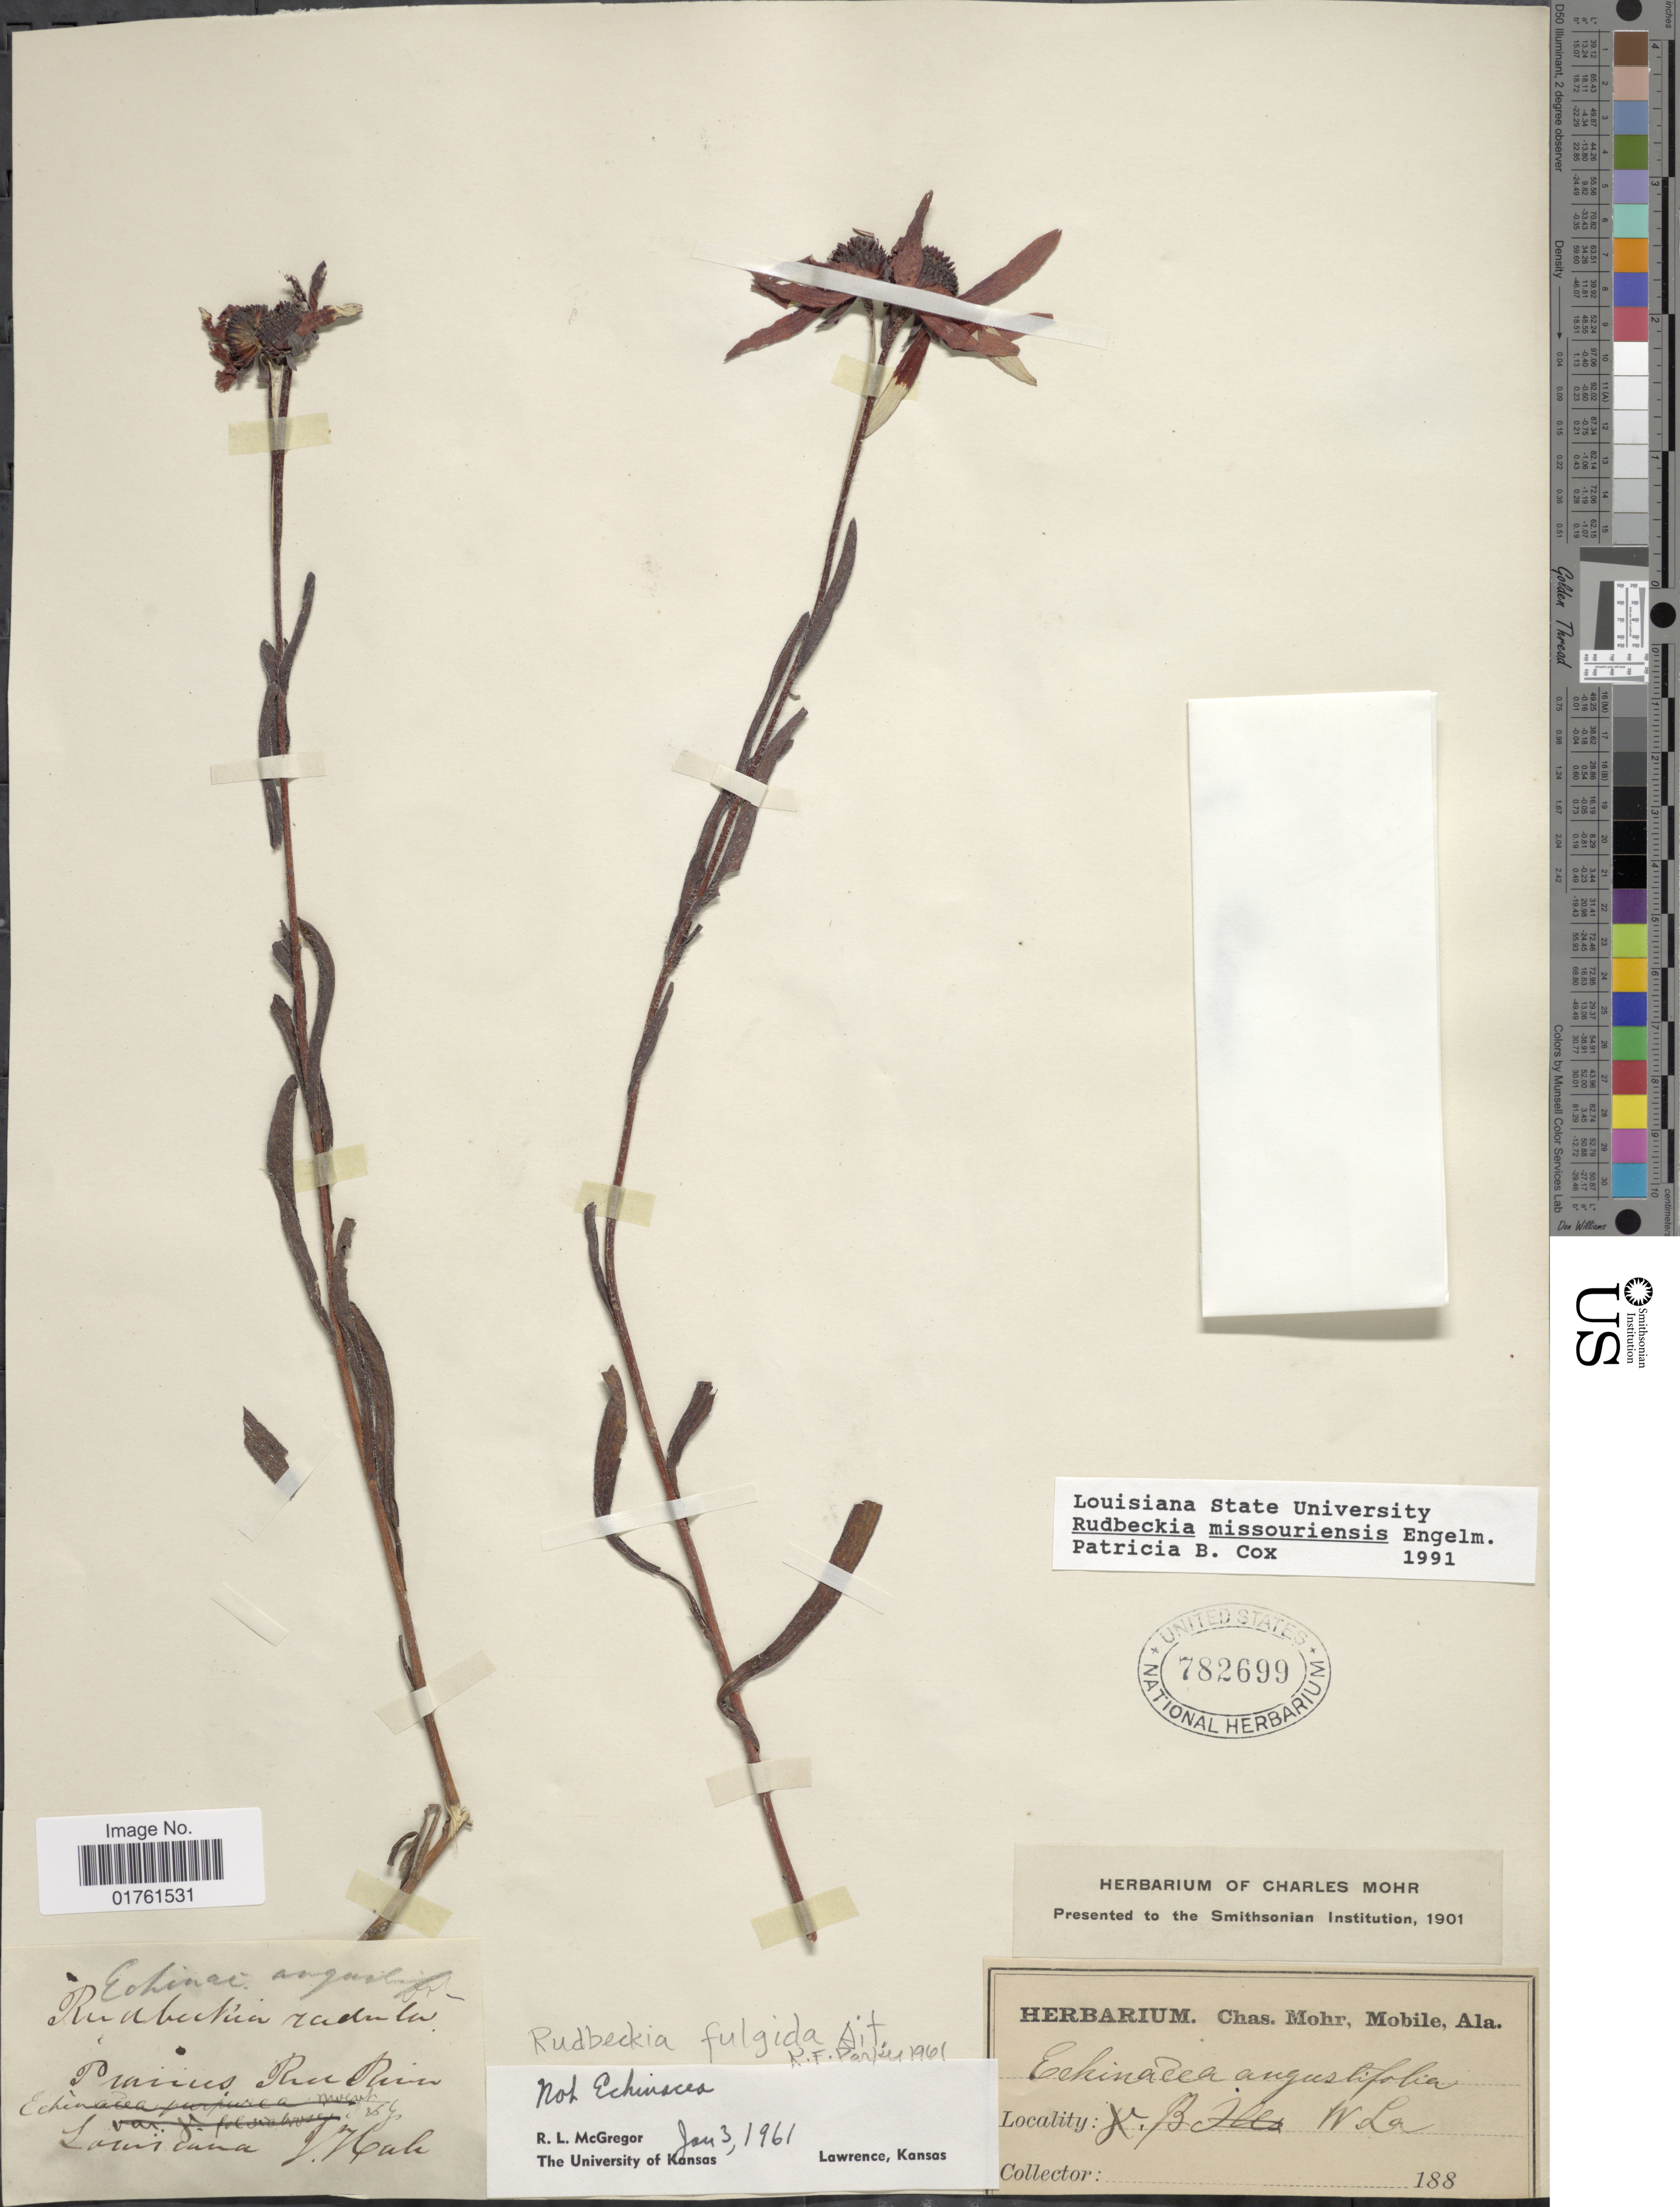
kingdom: Plantae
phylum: Tracheophyta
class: Magnoliopsida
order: Asterales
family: Asteraceae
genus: Rudbeckia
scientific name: Rudbeckia missouriensis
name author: Engelm. ex C.L. Boynton & Beadle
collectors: ex herb. Charles Mohr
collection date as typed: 188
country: United States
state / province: Alabama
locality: W. Ala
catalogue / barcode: US 782699